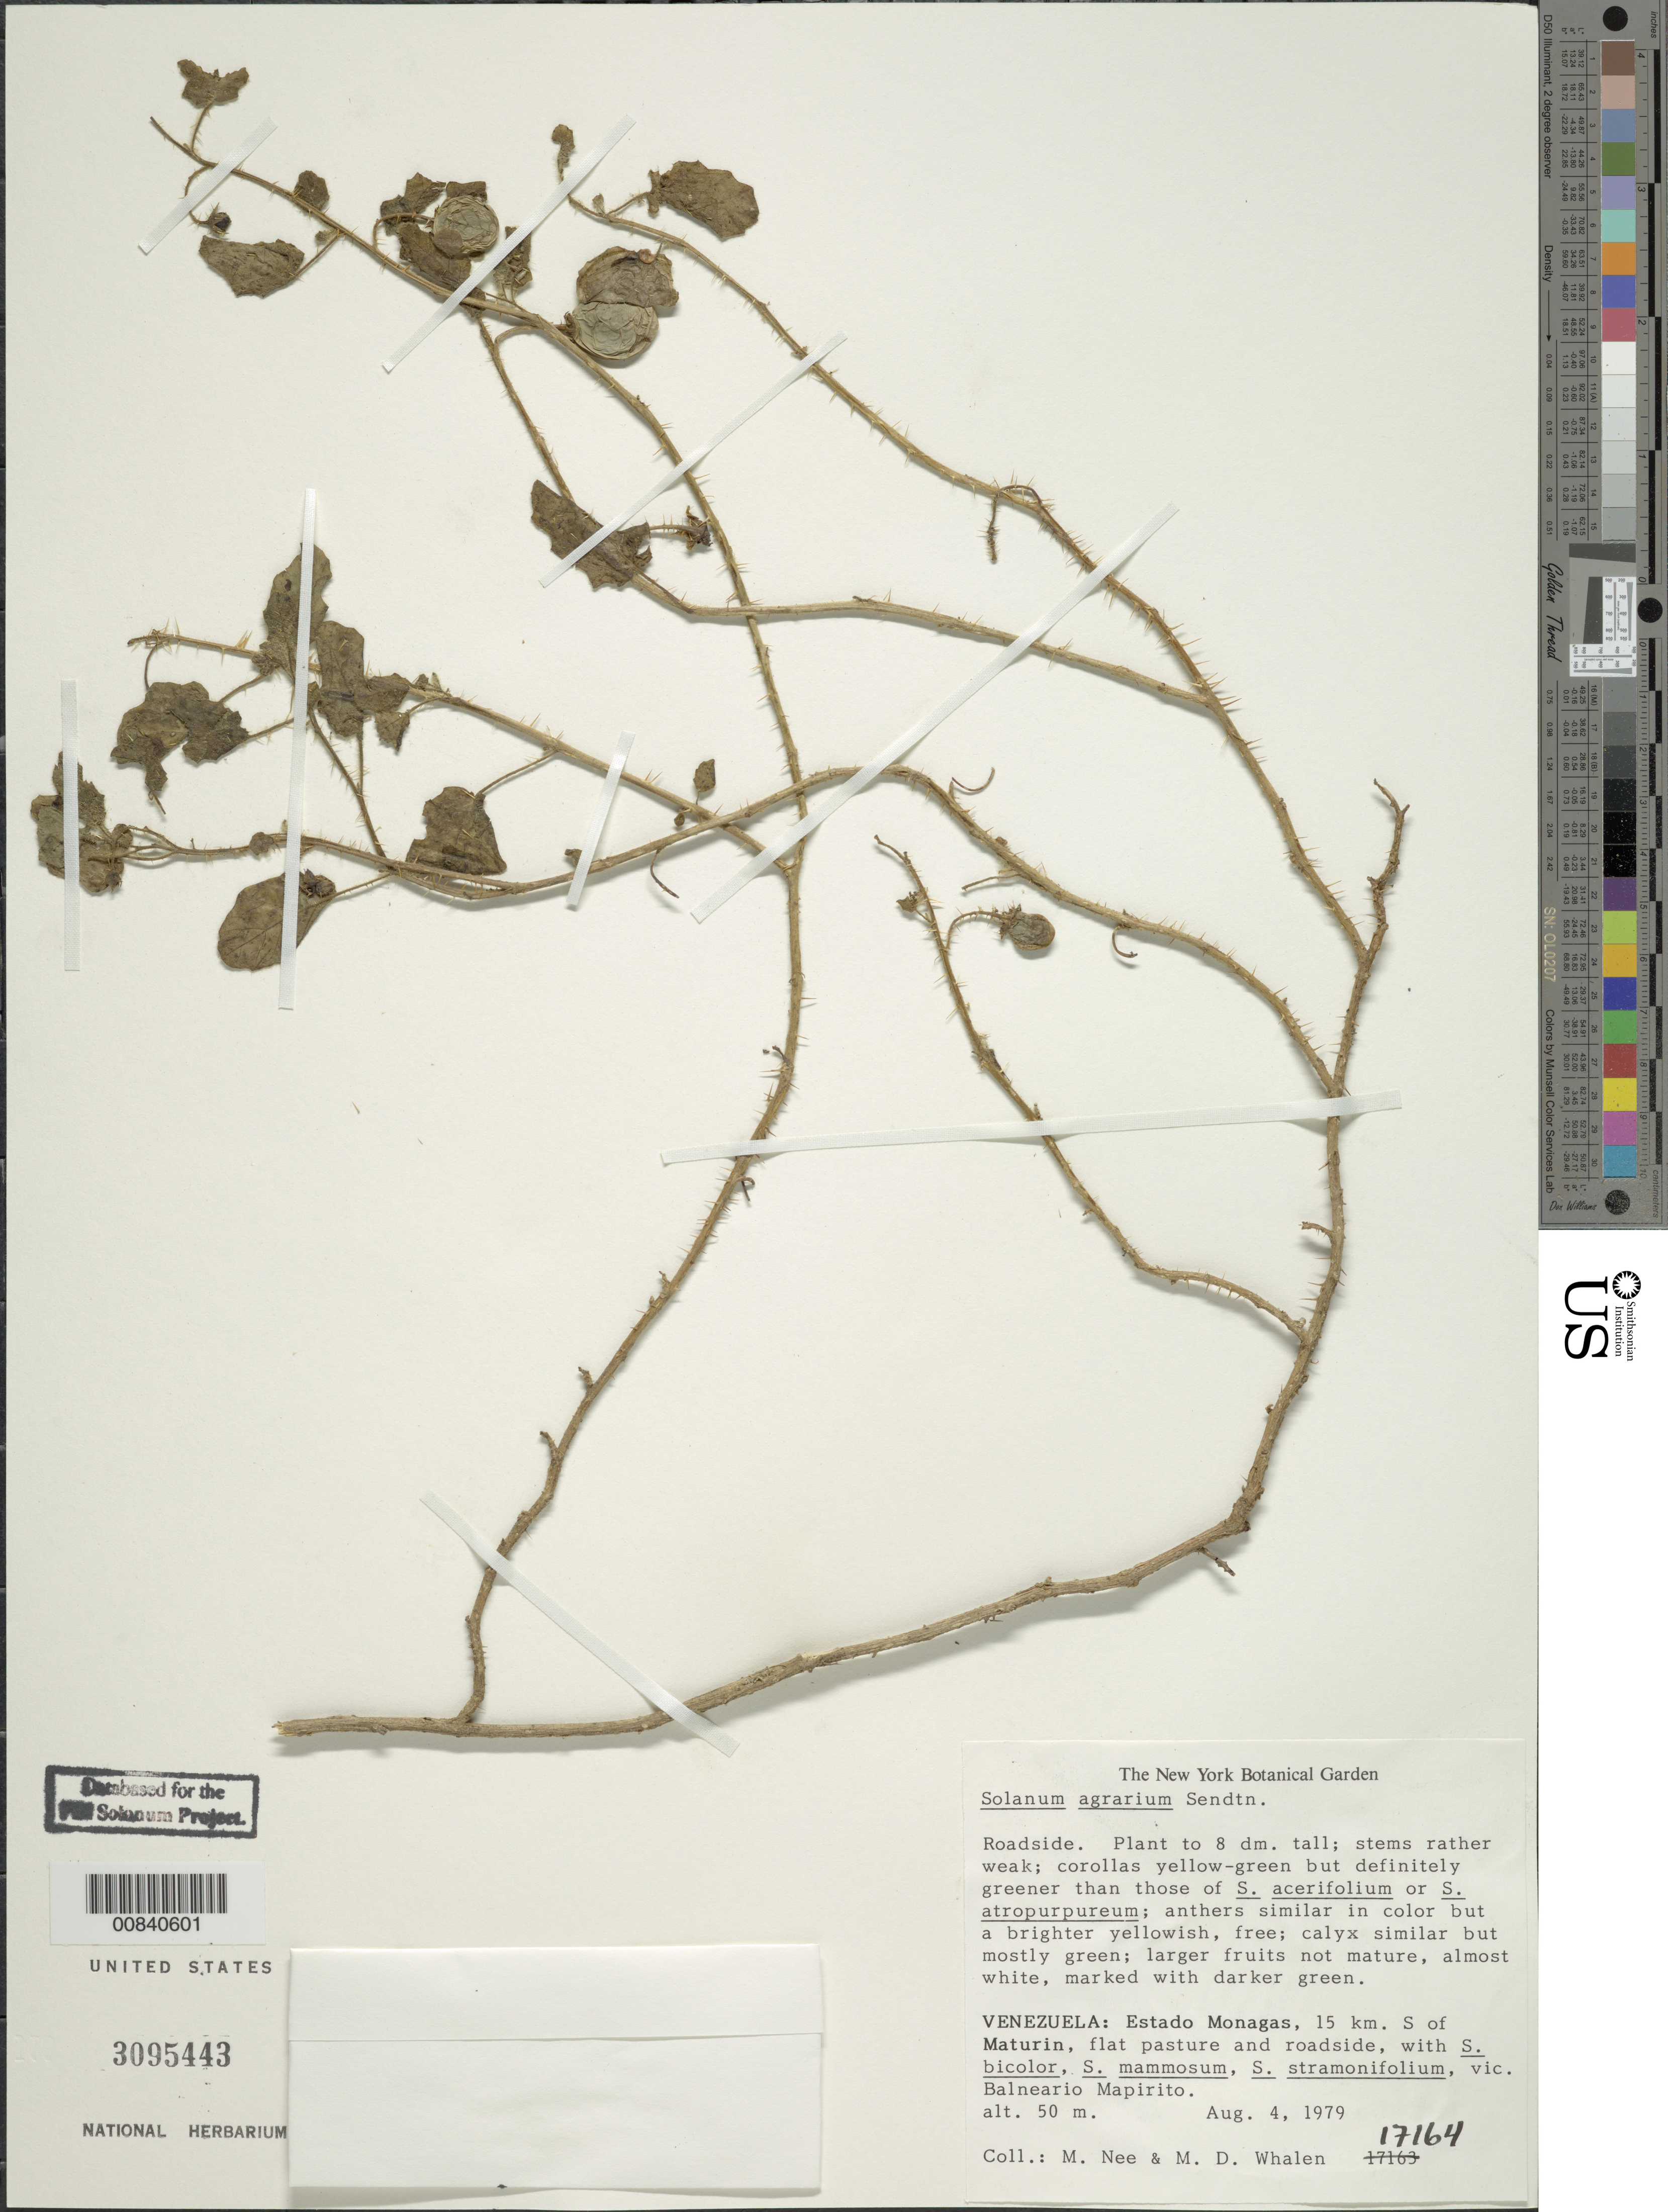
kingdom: Plantae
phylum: Tracheophyta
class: Magnoliopsida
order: Solanales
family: Solanaceae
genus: Solanum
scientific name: Solanum agrarium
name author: Sendtn.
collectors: M. Nee & M. Whalen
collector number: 17164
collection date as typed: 4 Apr 1979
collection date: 1979-04-04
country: Venezuela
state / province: Monagas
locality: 15 km. S of Maturin, vic. Balneario Mapirito.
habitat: Roadside. Flat pasture and roadside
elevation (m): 50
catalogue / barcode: US 3095443